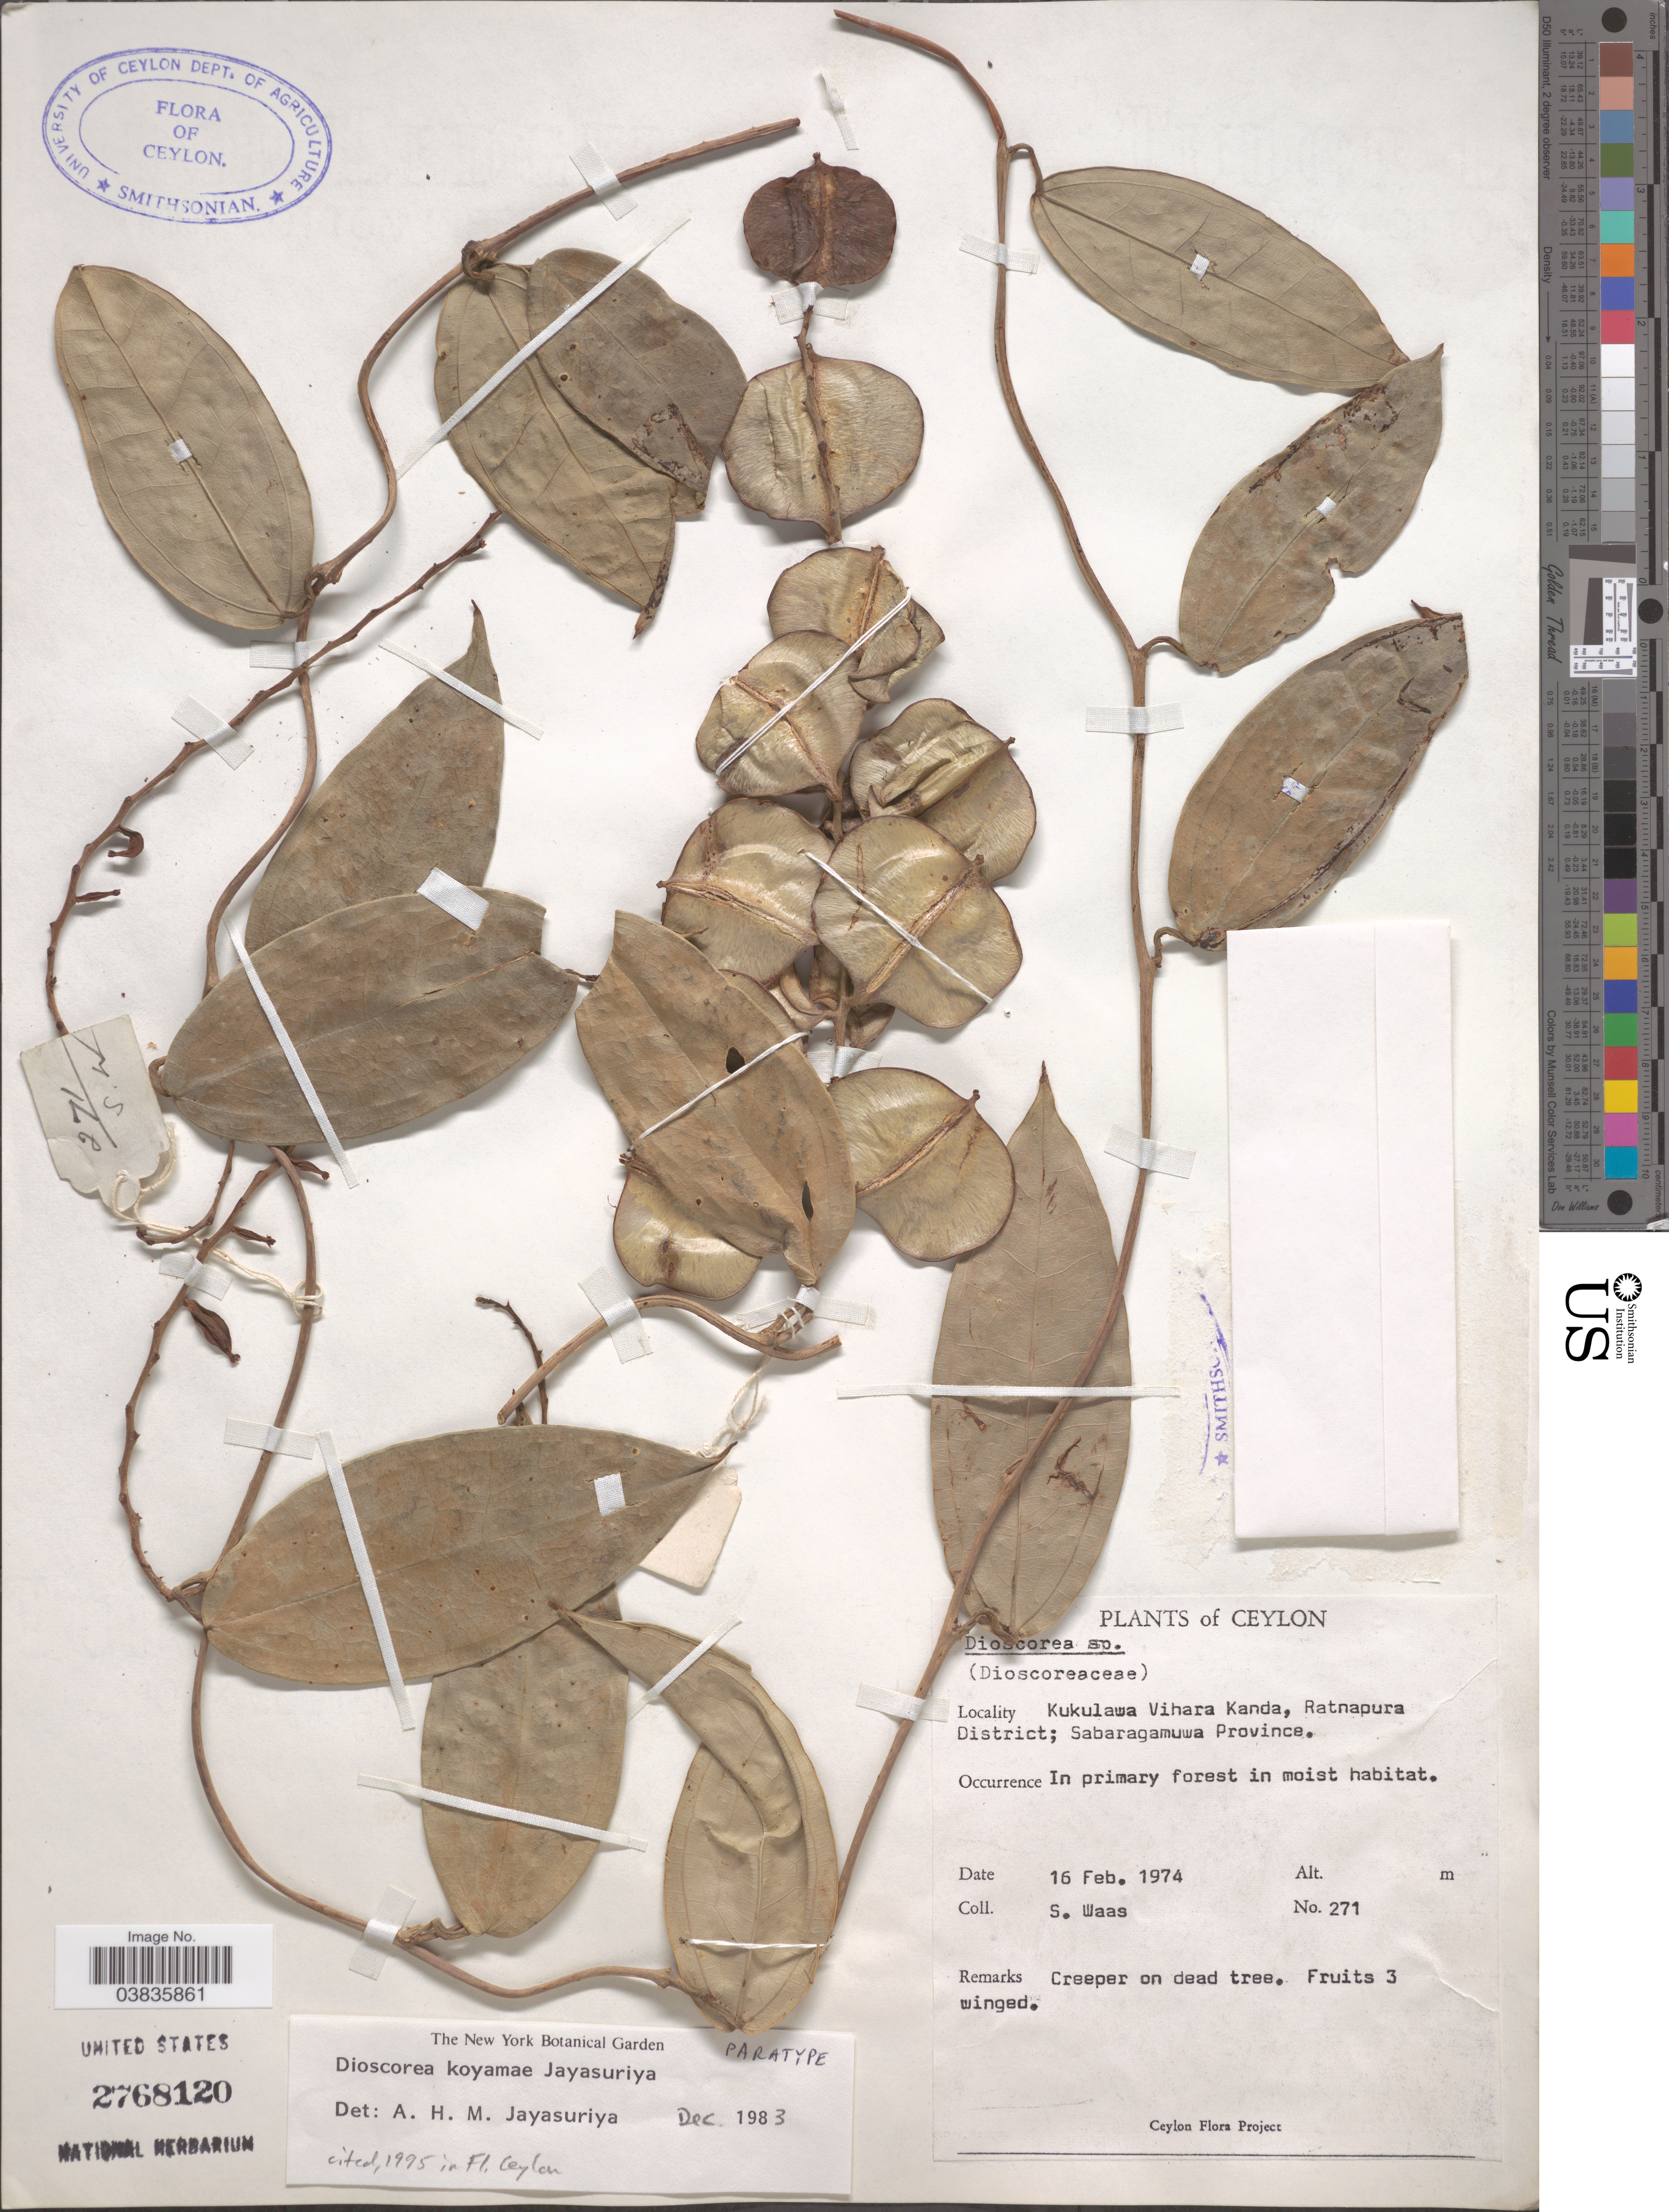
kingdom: Plantae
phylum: Tracheophyta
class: Liliopsida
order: Dioscoreales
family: Dioscoreaceae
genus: Dioscorea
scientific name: Dioscorea koyamae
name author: Jayas.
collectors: S. Waas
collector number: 271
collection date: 1974-02-16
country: Sri Lanka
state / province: Sabaragamuwa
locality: Ceylon. Kukulawa Vihara Kanda, Ratnapura District; Sabaragamuwa Province.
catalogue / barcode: US 2768120